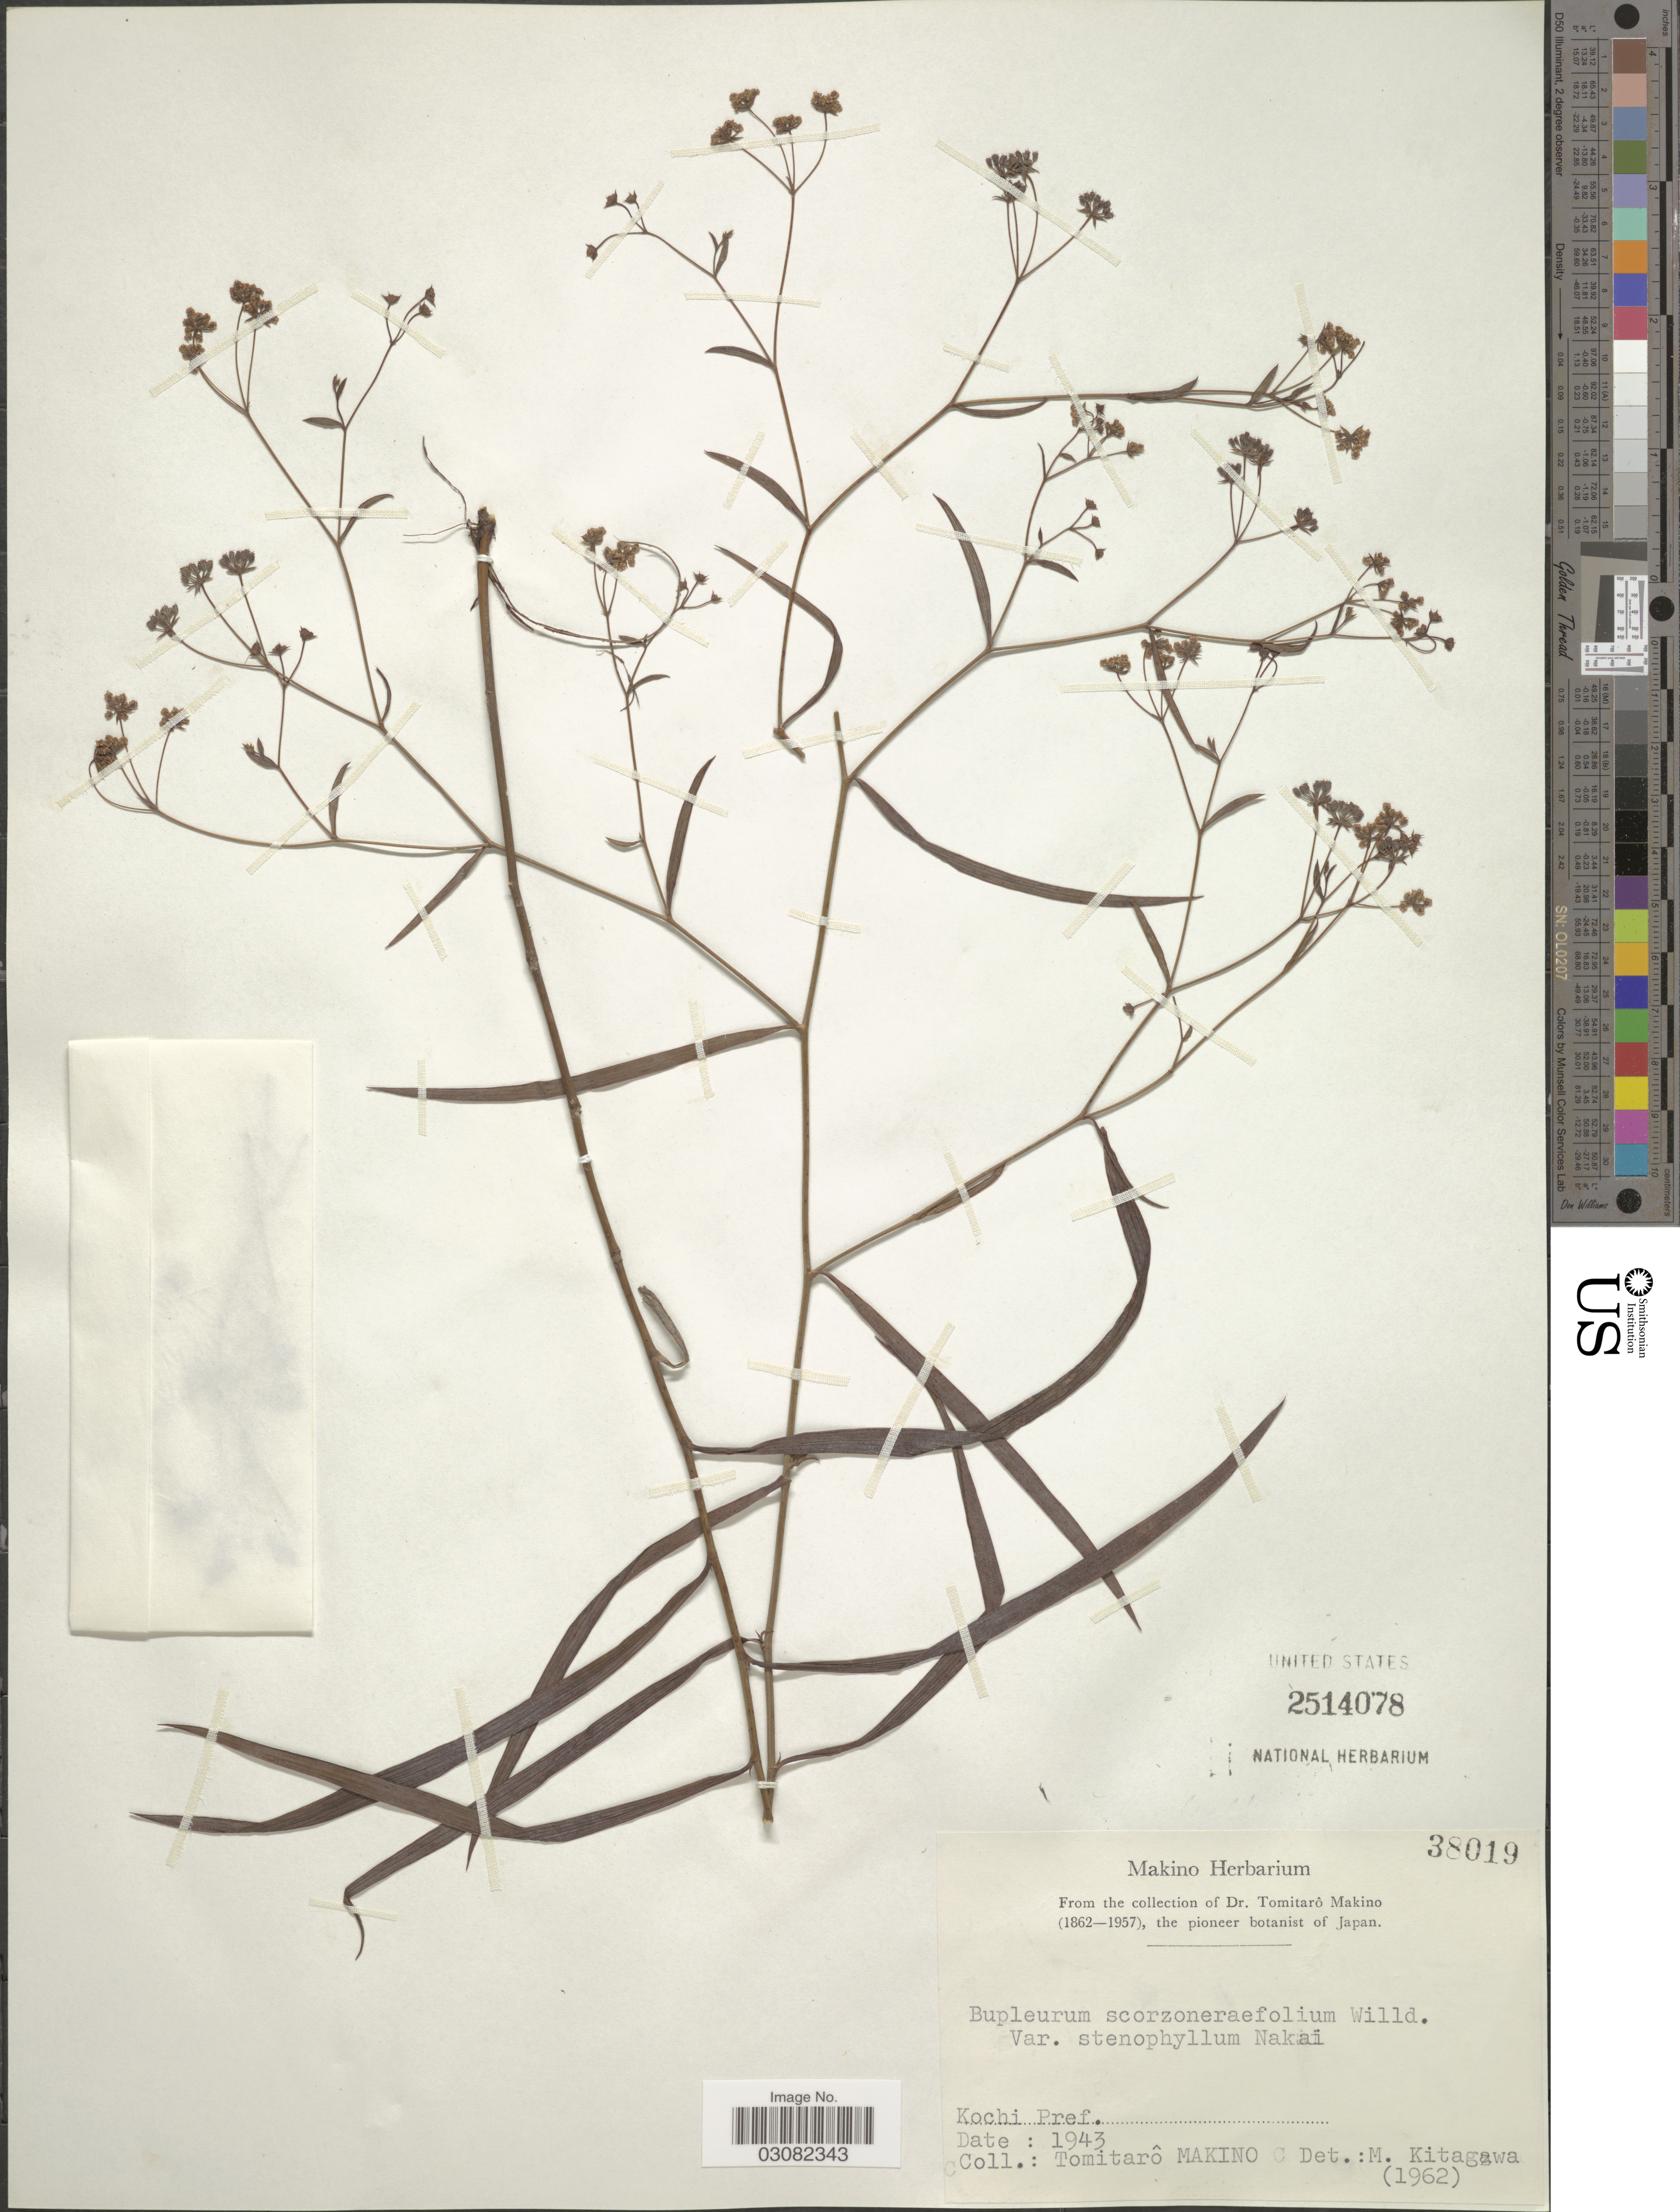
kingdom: Plantae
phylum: Tracheophyta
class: Magnoliopsida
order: Apiales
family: Apiaceae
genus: Bupleurum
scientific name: Bupleurum scorzonerifolium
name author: Willd.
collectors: T. Makino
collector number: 38019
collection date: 1943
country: Japan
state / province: Koti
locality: Kochi Pref.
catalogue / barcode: US 2514078